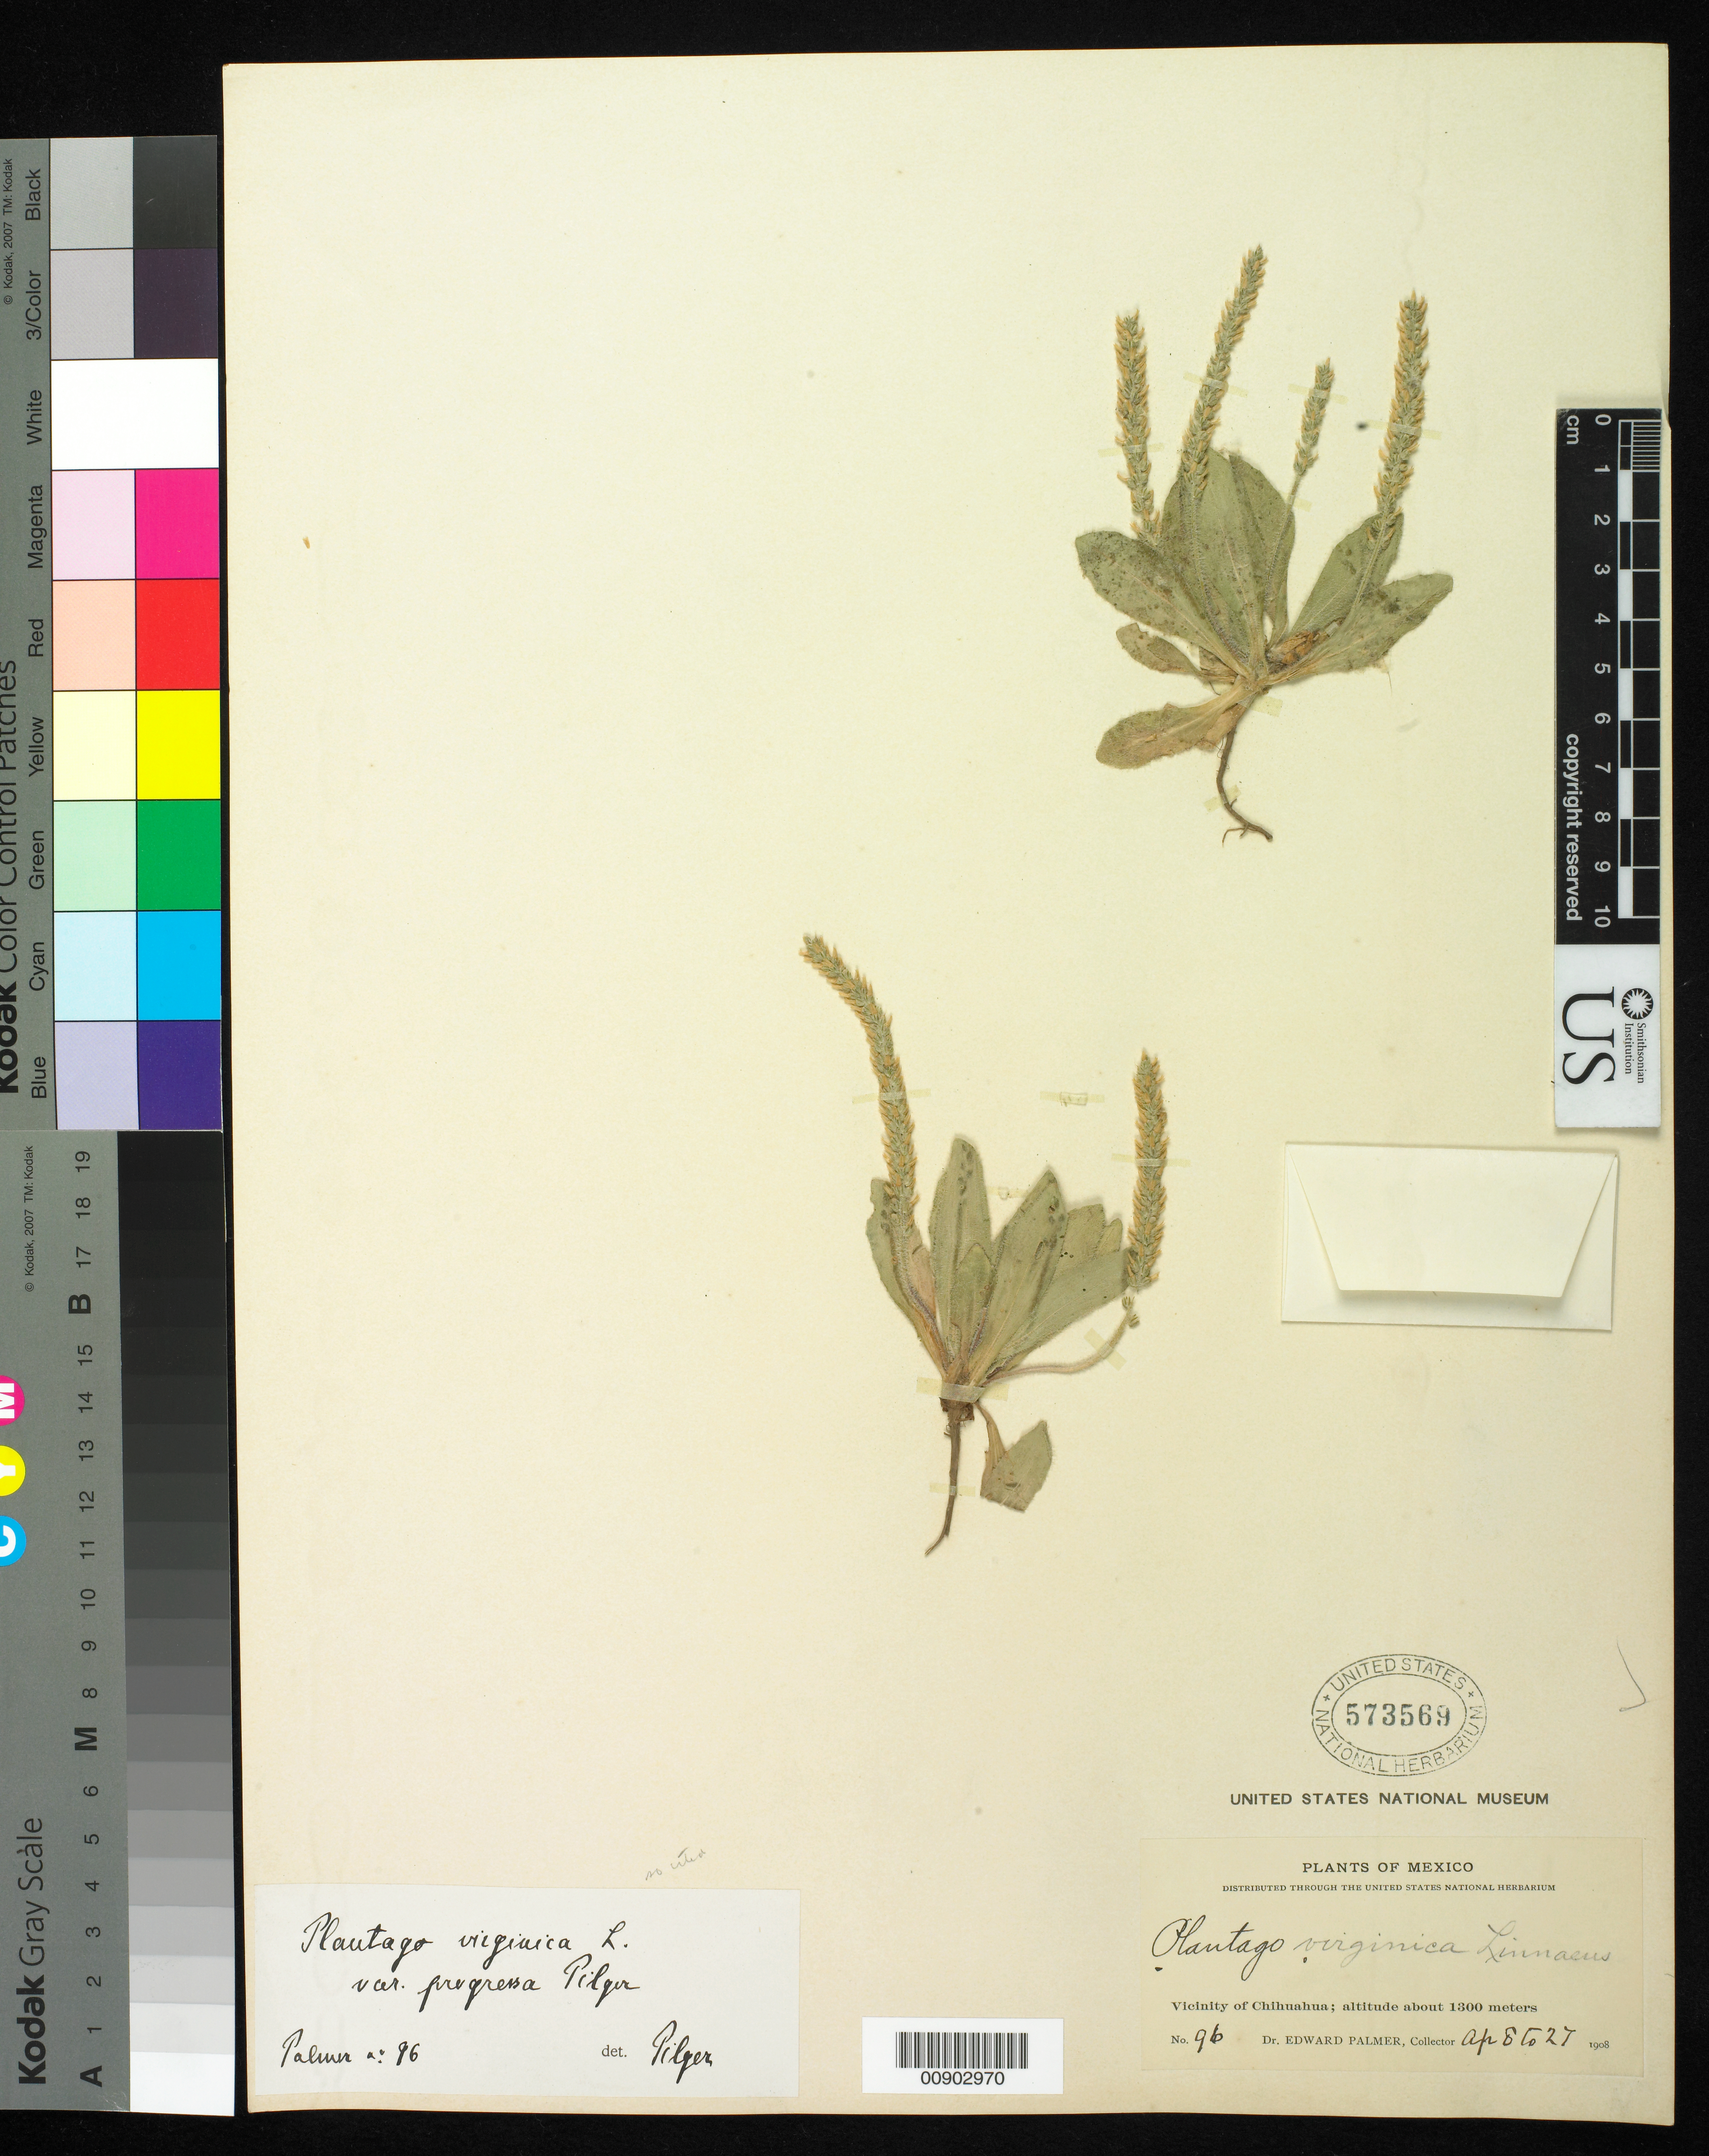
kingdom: Plantae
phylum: Tracheophyta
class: Magnoliopsida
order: Lamiales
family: Plantaginaceae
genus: Plantago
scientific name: Plantago virginica var. progressa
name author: L.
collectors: E. Palmer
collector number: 96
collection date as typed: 08 Apr 1908 to 27 Apr 1908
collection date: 1908-04-08/1908-04-27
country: Mexico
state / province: Chihuahua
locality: Vicinity of Chihuahua.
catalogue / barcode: US 573569